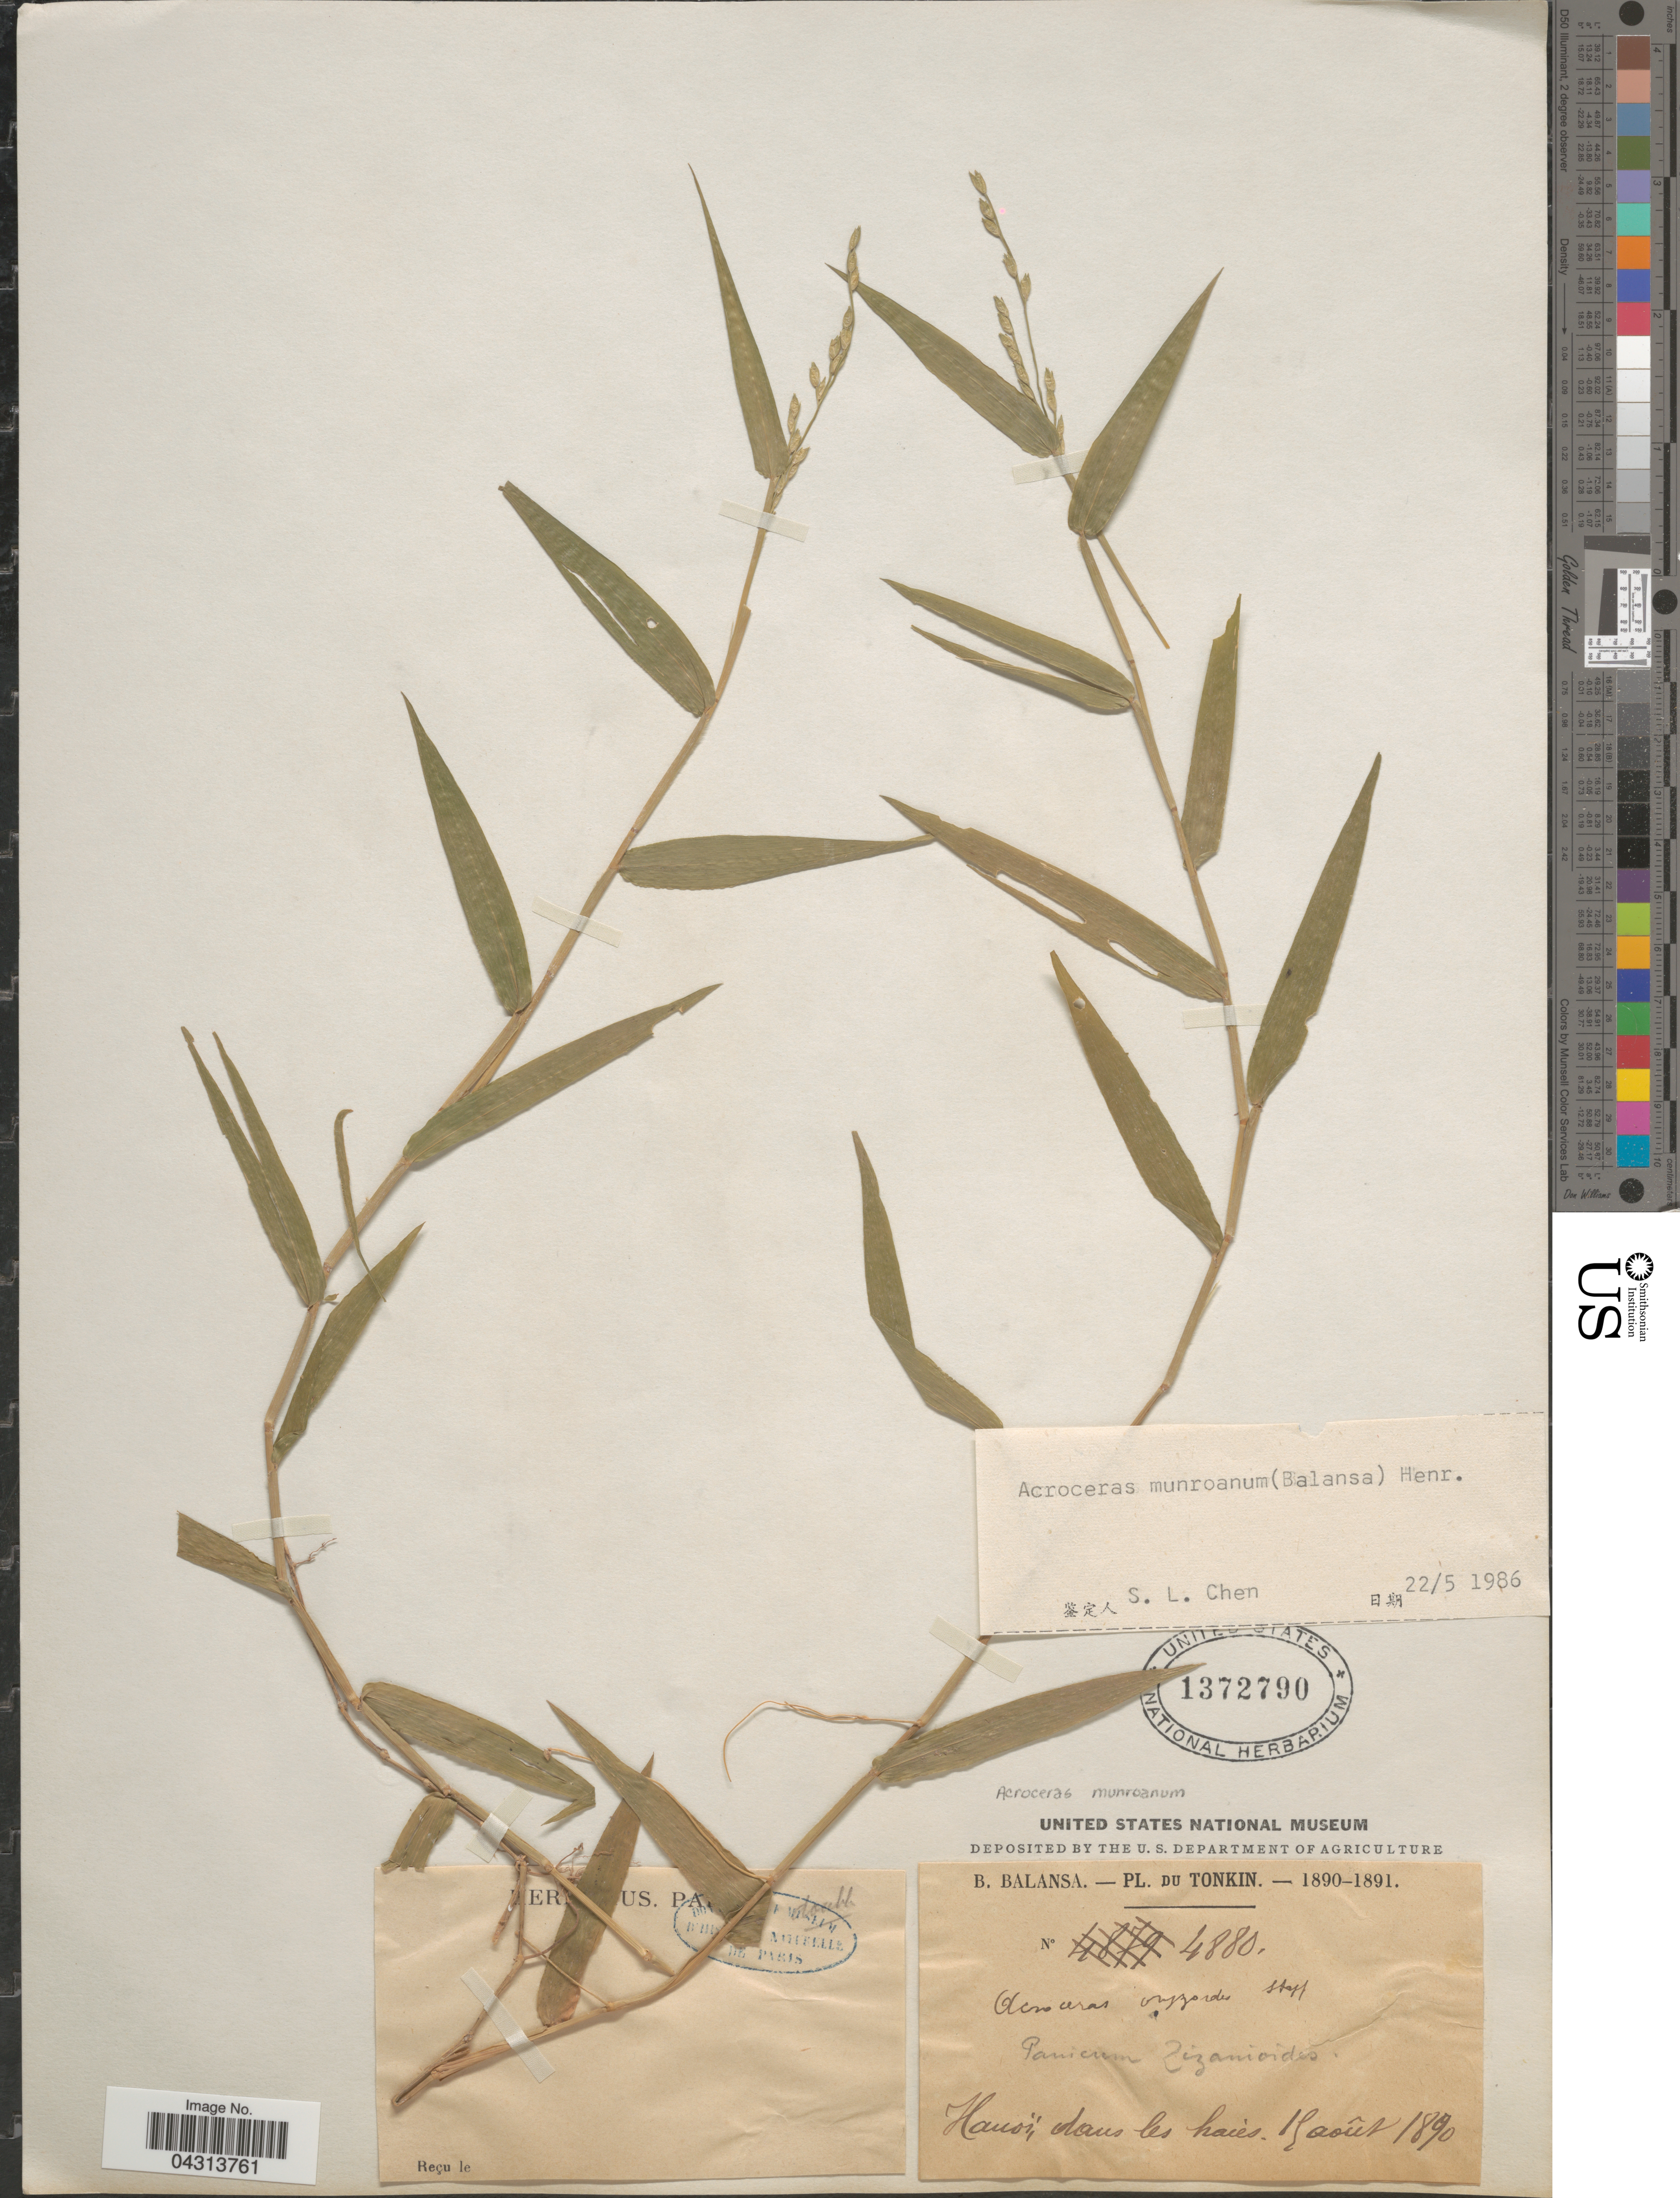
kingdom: Plantae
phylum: Tracheophyta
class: Liliopsida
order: Poales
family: Poaceae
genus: Acroceras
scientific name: Acroceras munroanum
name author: (Steud.) Henr.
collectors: B. Balansa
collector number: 4880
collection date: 1890-08-15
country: Vietnam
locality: Tonkin. Hanoï, dans les haies.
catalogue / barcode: US 1372790